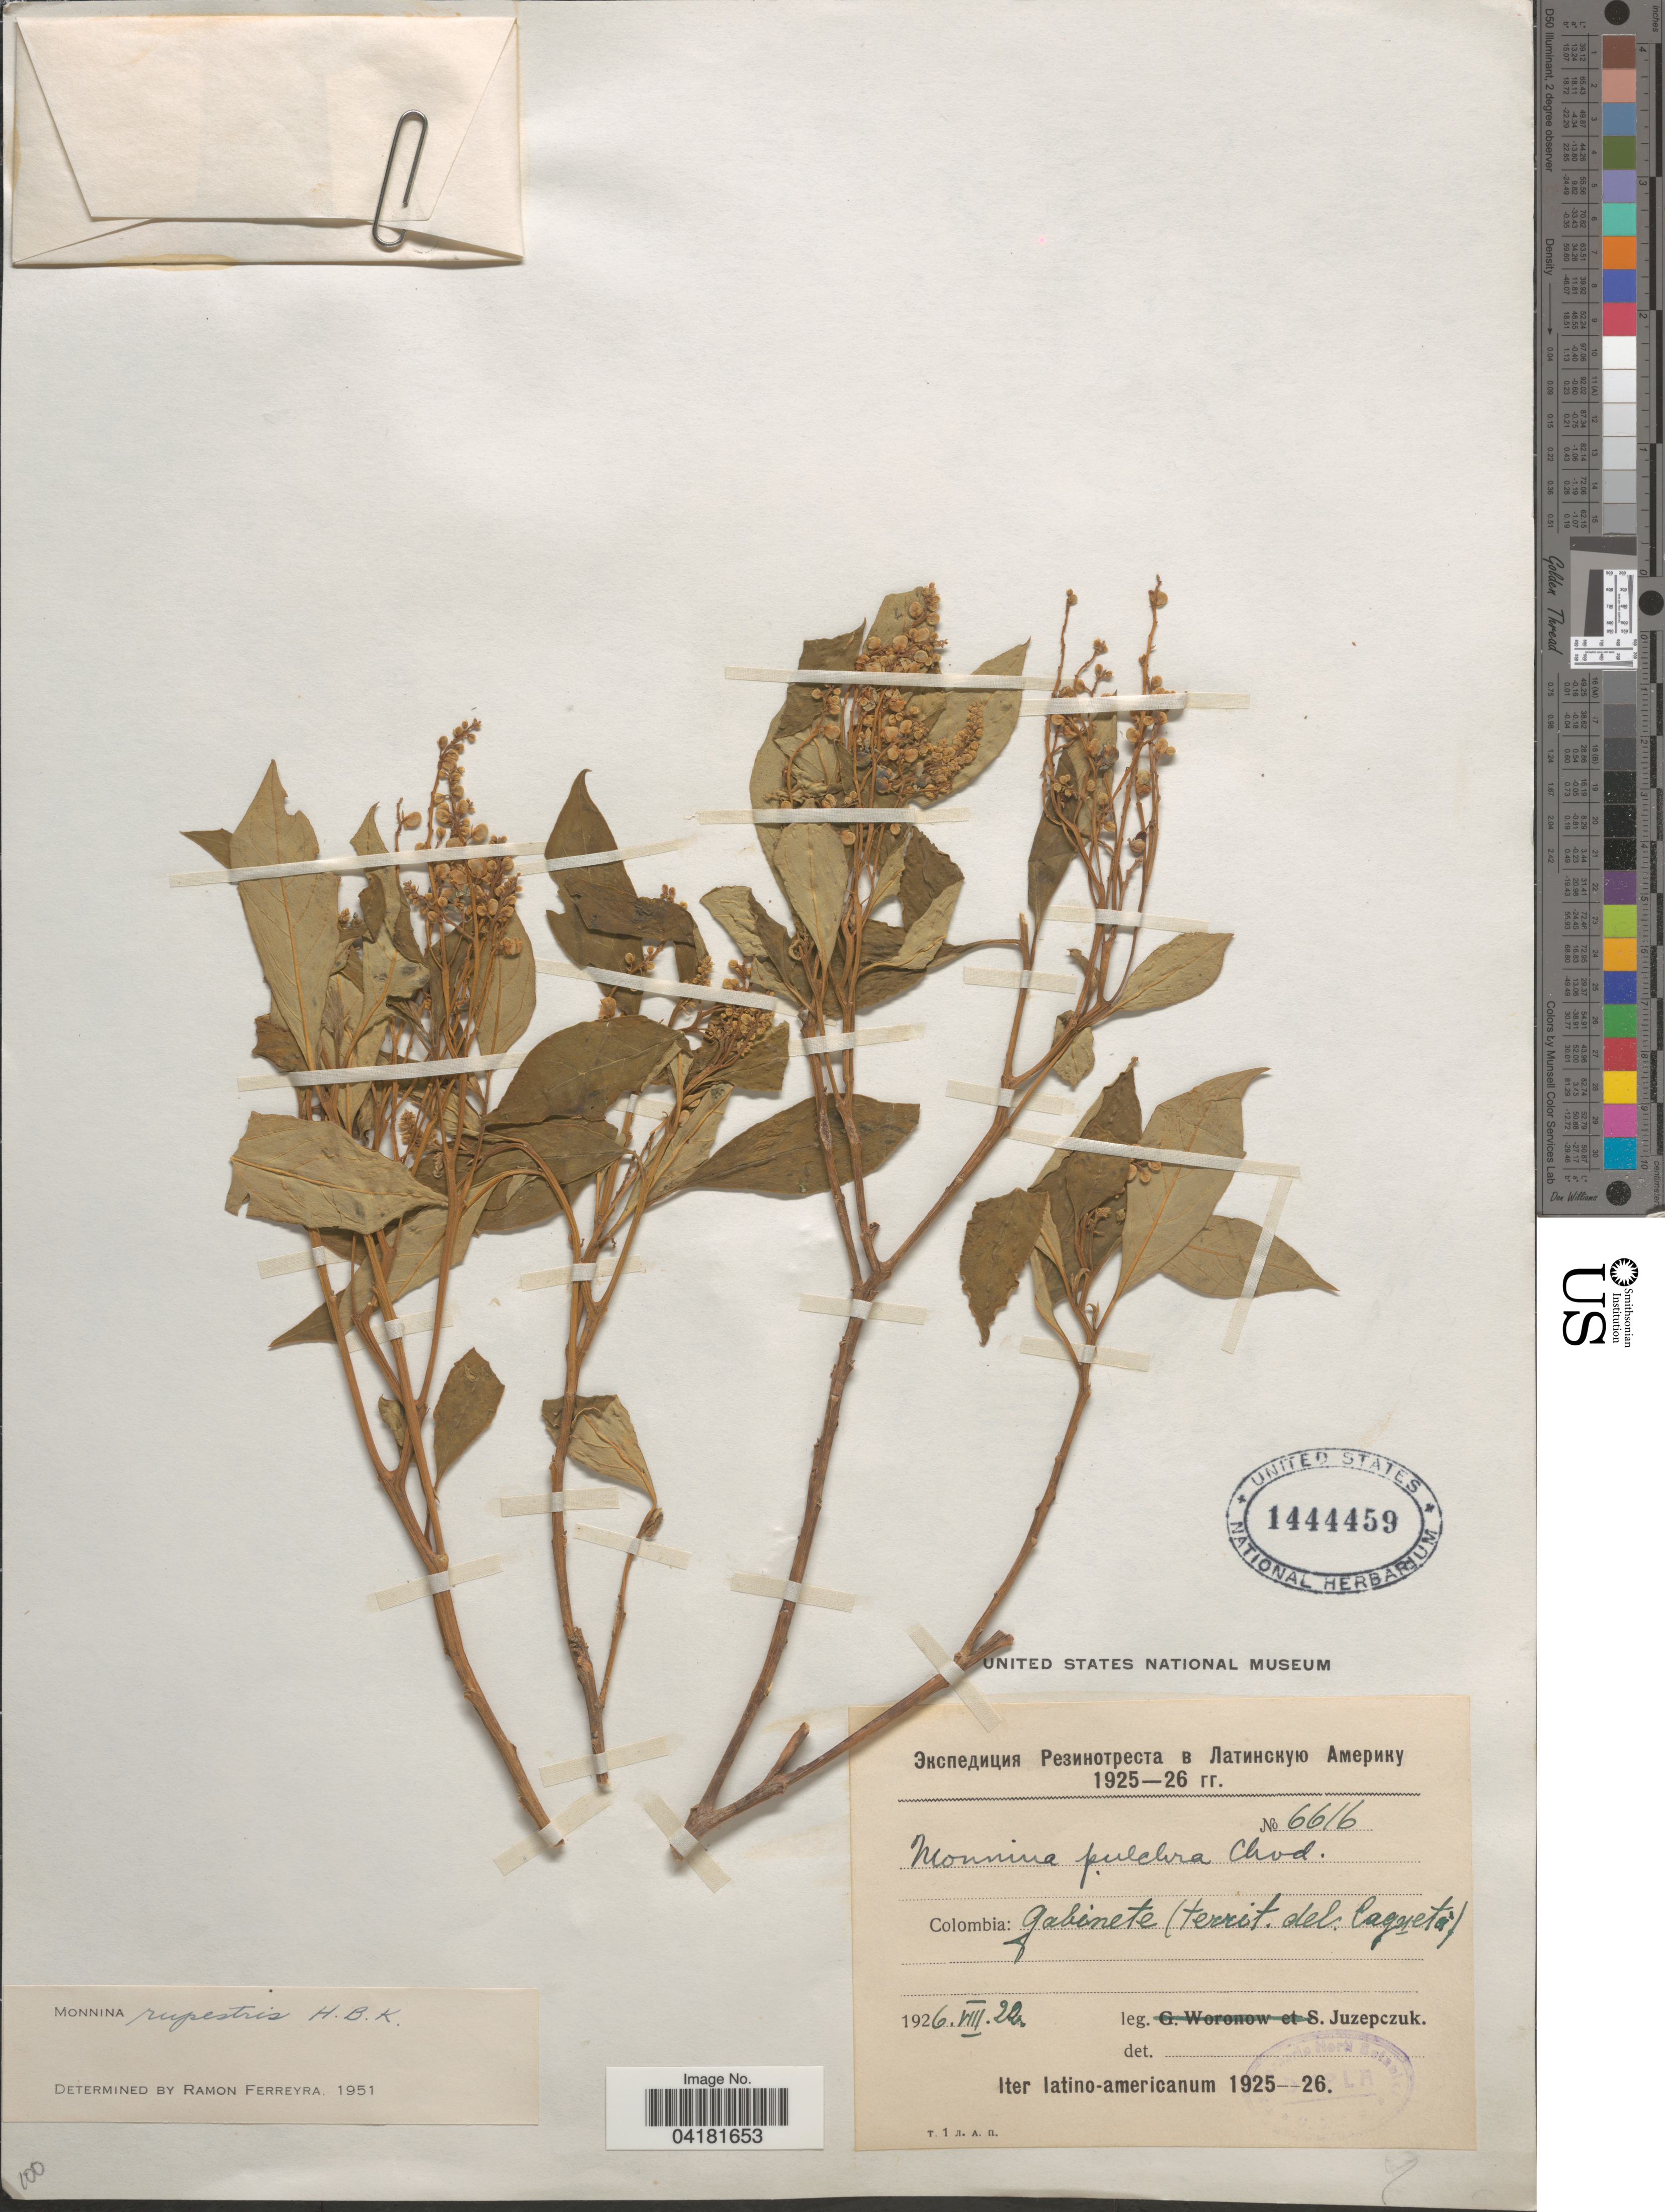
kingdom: Plantae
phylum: Tracheophyta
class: Magnoliopsida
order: Fabales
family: Polygalaceae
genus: Monnina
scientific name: Monnina rupestris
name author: Kunth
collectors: S. Juzepczak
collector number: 6616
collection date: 1926-08-22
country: Colombia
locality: Iter latino-americanum 1925-26. Gabinete (territ. del Caqueta).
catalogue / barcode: US 1444459